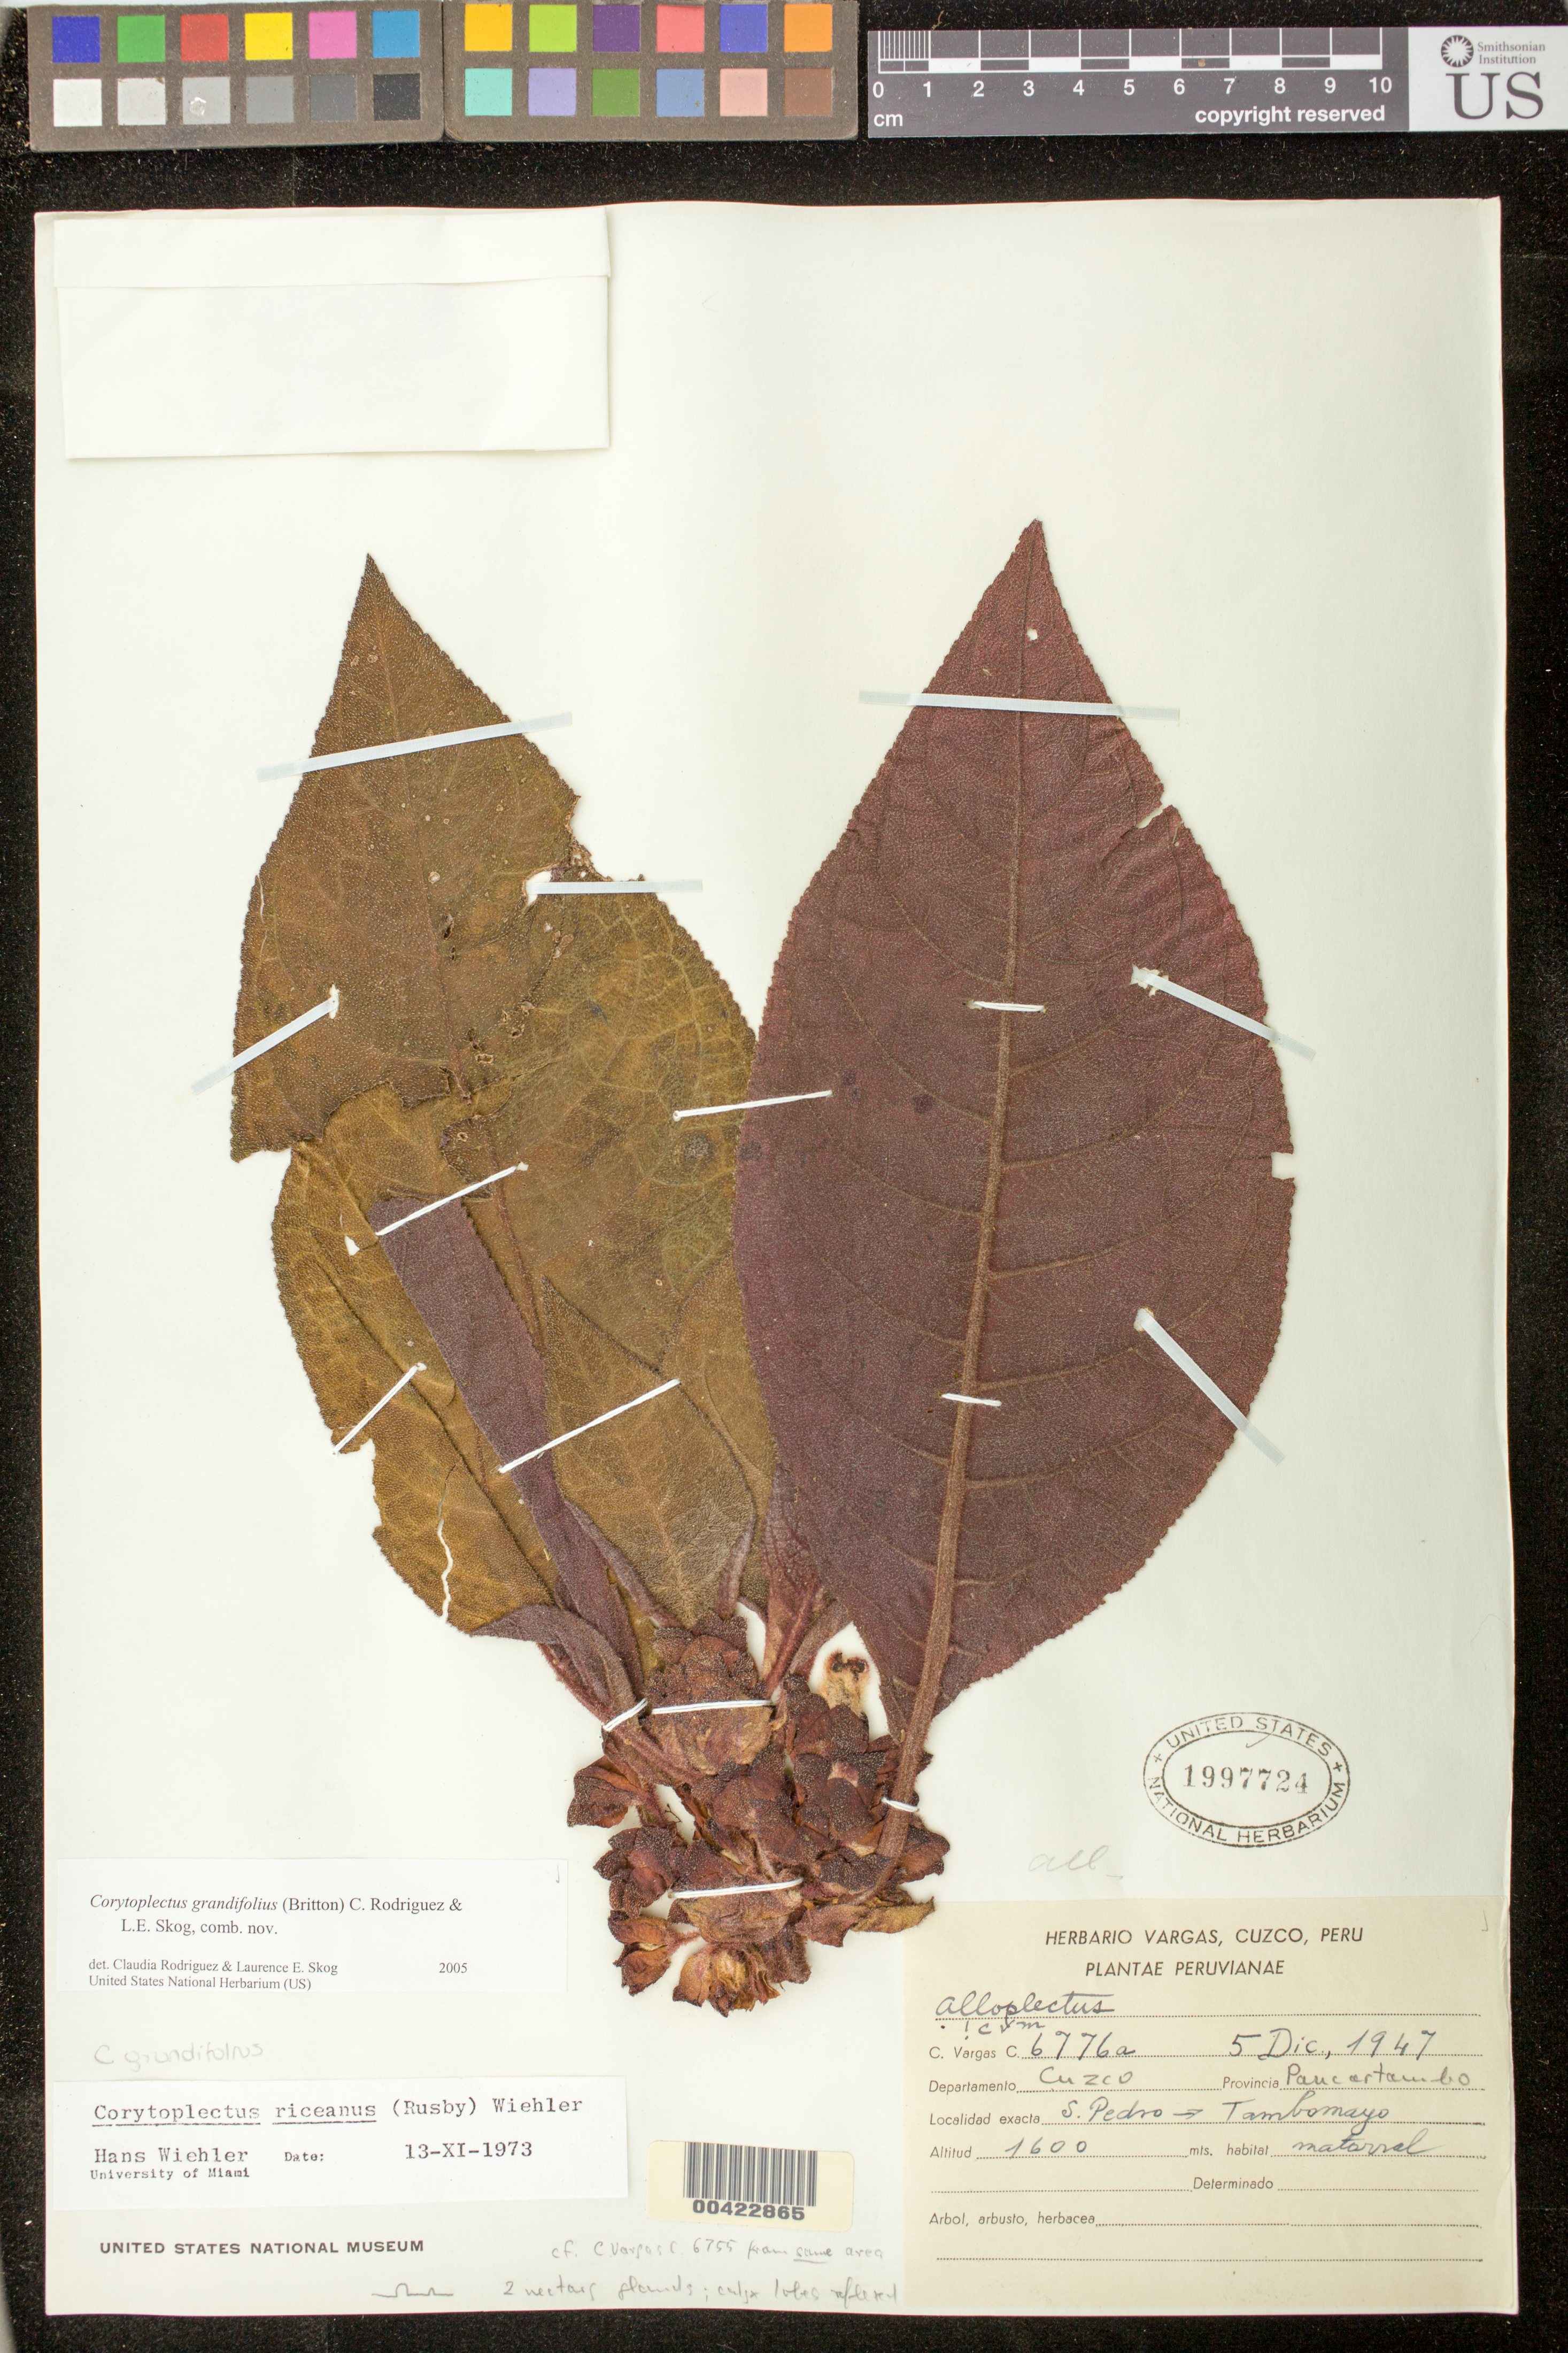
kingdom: Plantae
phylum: Tracheophyta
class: Magnoliopsida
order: Lamiales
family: Gesneriaceae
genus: Corytoplectus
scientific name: Corytoplectus grandifolius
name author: (Britton ex Rusby) Rodr.-Flores & L.E. Skog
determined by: Rodríguez-Flores, C. I.; Skog, L. E.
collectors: C. Vargas C.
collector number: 6776 a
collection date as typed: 05 Dec 1947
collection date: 1947-12-05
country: Peru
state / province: Cusco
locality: Prov. Paucartambo; S. Pedro to Tambomayo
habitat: Matorral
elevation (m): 1600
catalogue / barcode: US 1997724